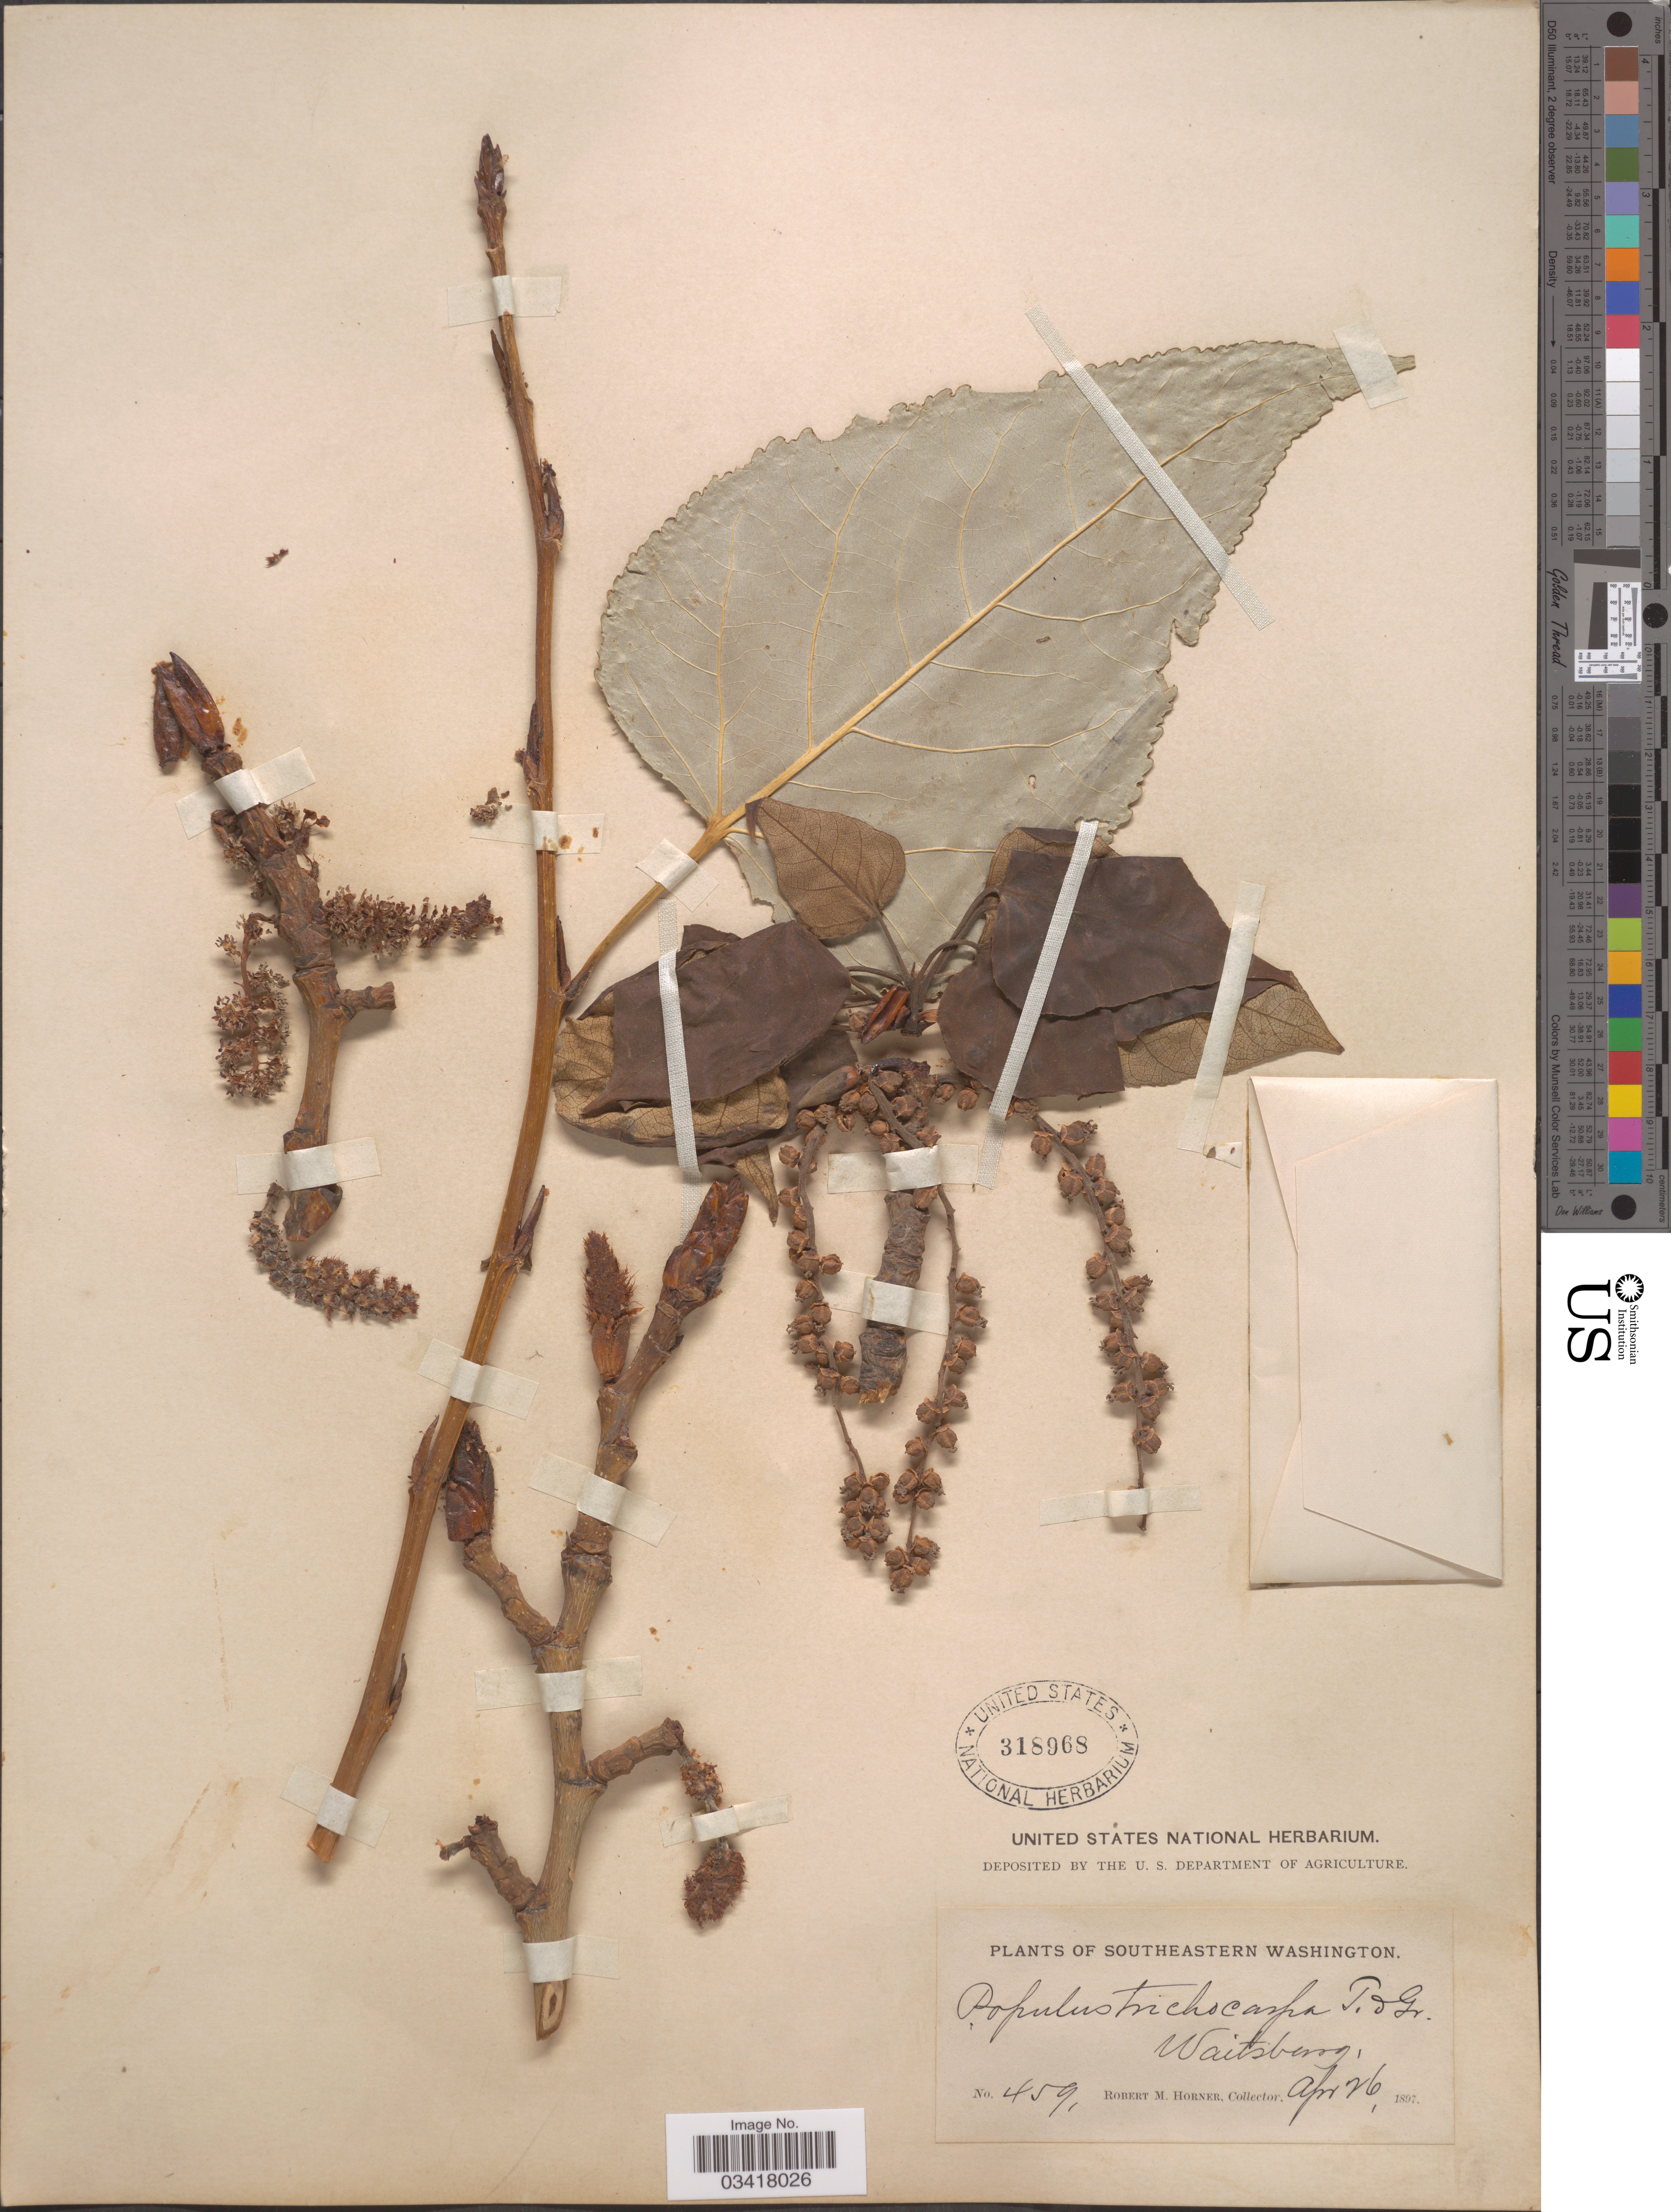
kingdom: Plantae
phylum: Tracheophyta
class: Magnoliopsida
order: Malpighiales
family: Salicaceae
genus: Populus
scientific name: Populus trichocarpa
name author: Torr. & A. Gray ex W. Hook.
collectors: R. Horner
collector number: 459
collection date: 1897-04-26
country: United States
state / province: Washington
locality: Southeastern Washington Waitsburg.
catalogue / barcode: US 318968